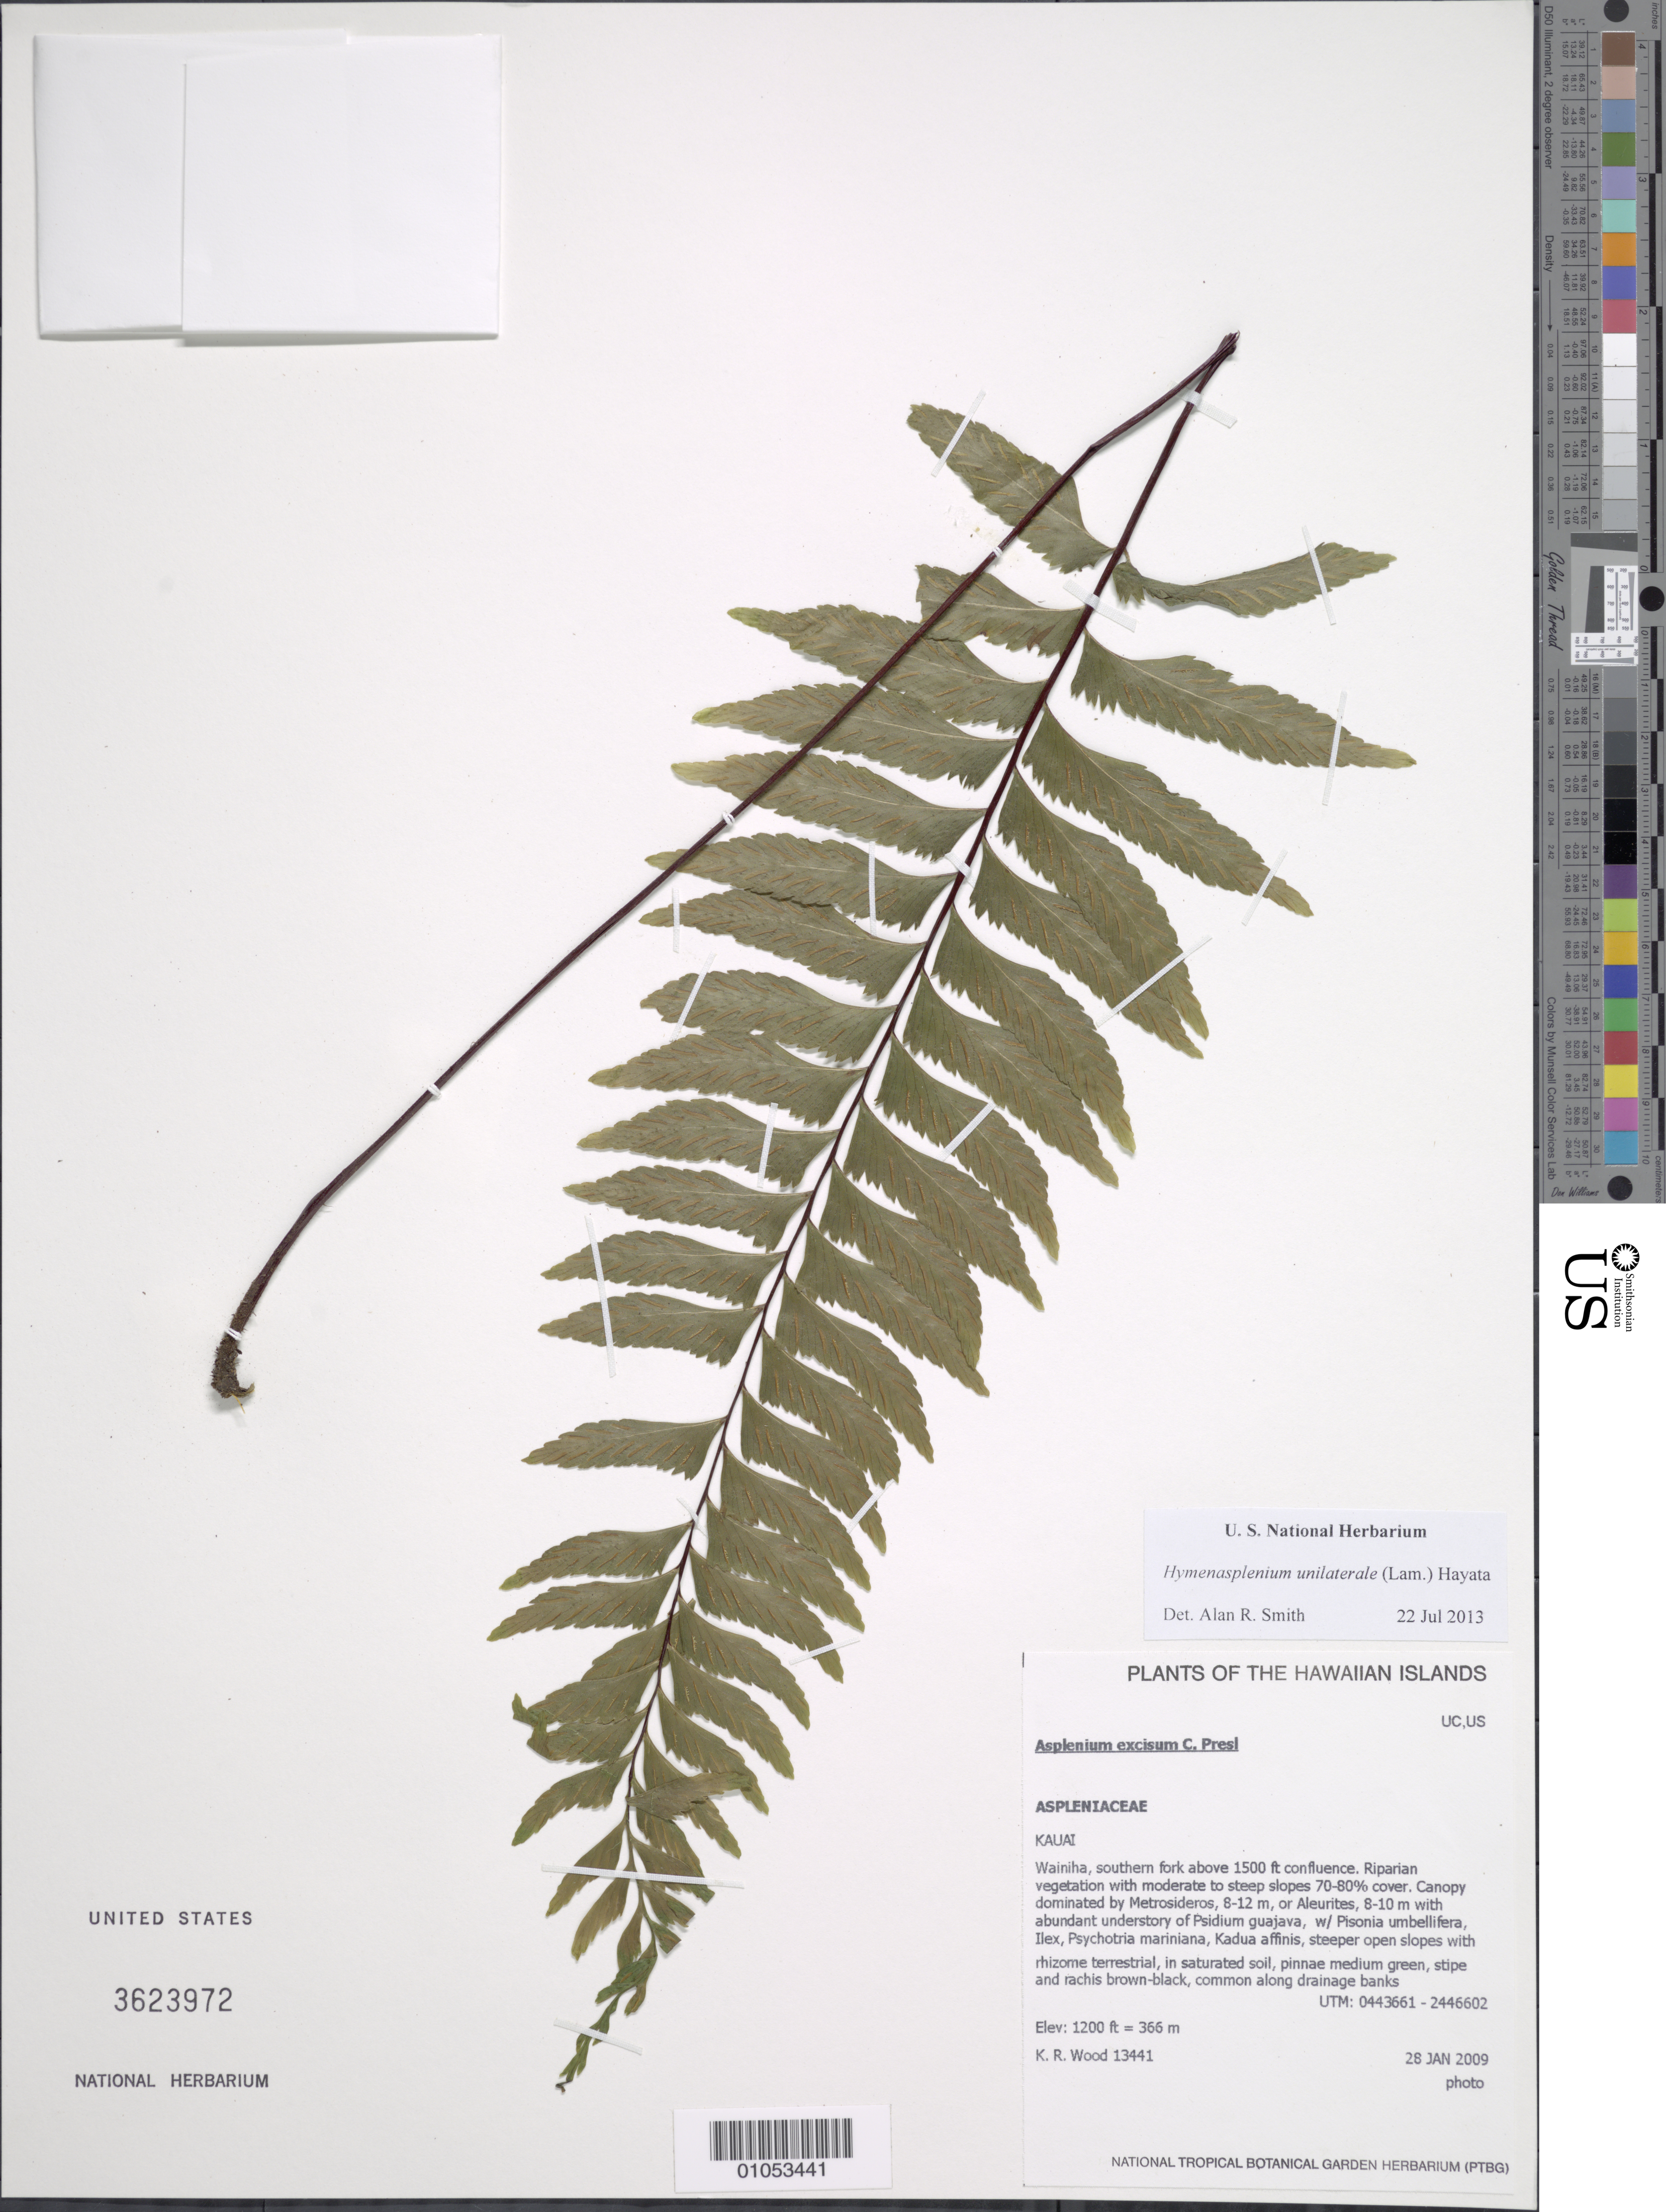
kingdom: Plantae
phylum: Tracheophyta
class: Polypodiopsida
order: Polypodiales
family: Aspleniaceae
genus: Hymenasplenium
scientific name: Hymenasplenium unilaterale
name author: (Lam.) Hayata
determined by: Smith, Alan R., (UC)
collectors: K. R. Wood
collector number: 13441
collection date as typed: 28 Jan 2009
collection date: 2009-01-28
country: United States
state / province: Hawaii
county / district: Kauai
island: Kaua'i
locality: Wainiha, southern fork above 1500 ft confluence.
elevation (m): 366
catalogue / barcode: US 3623972